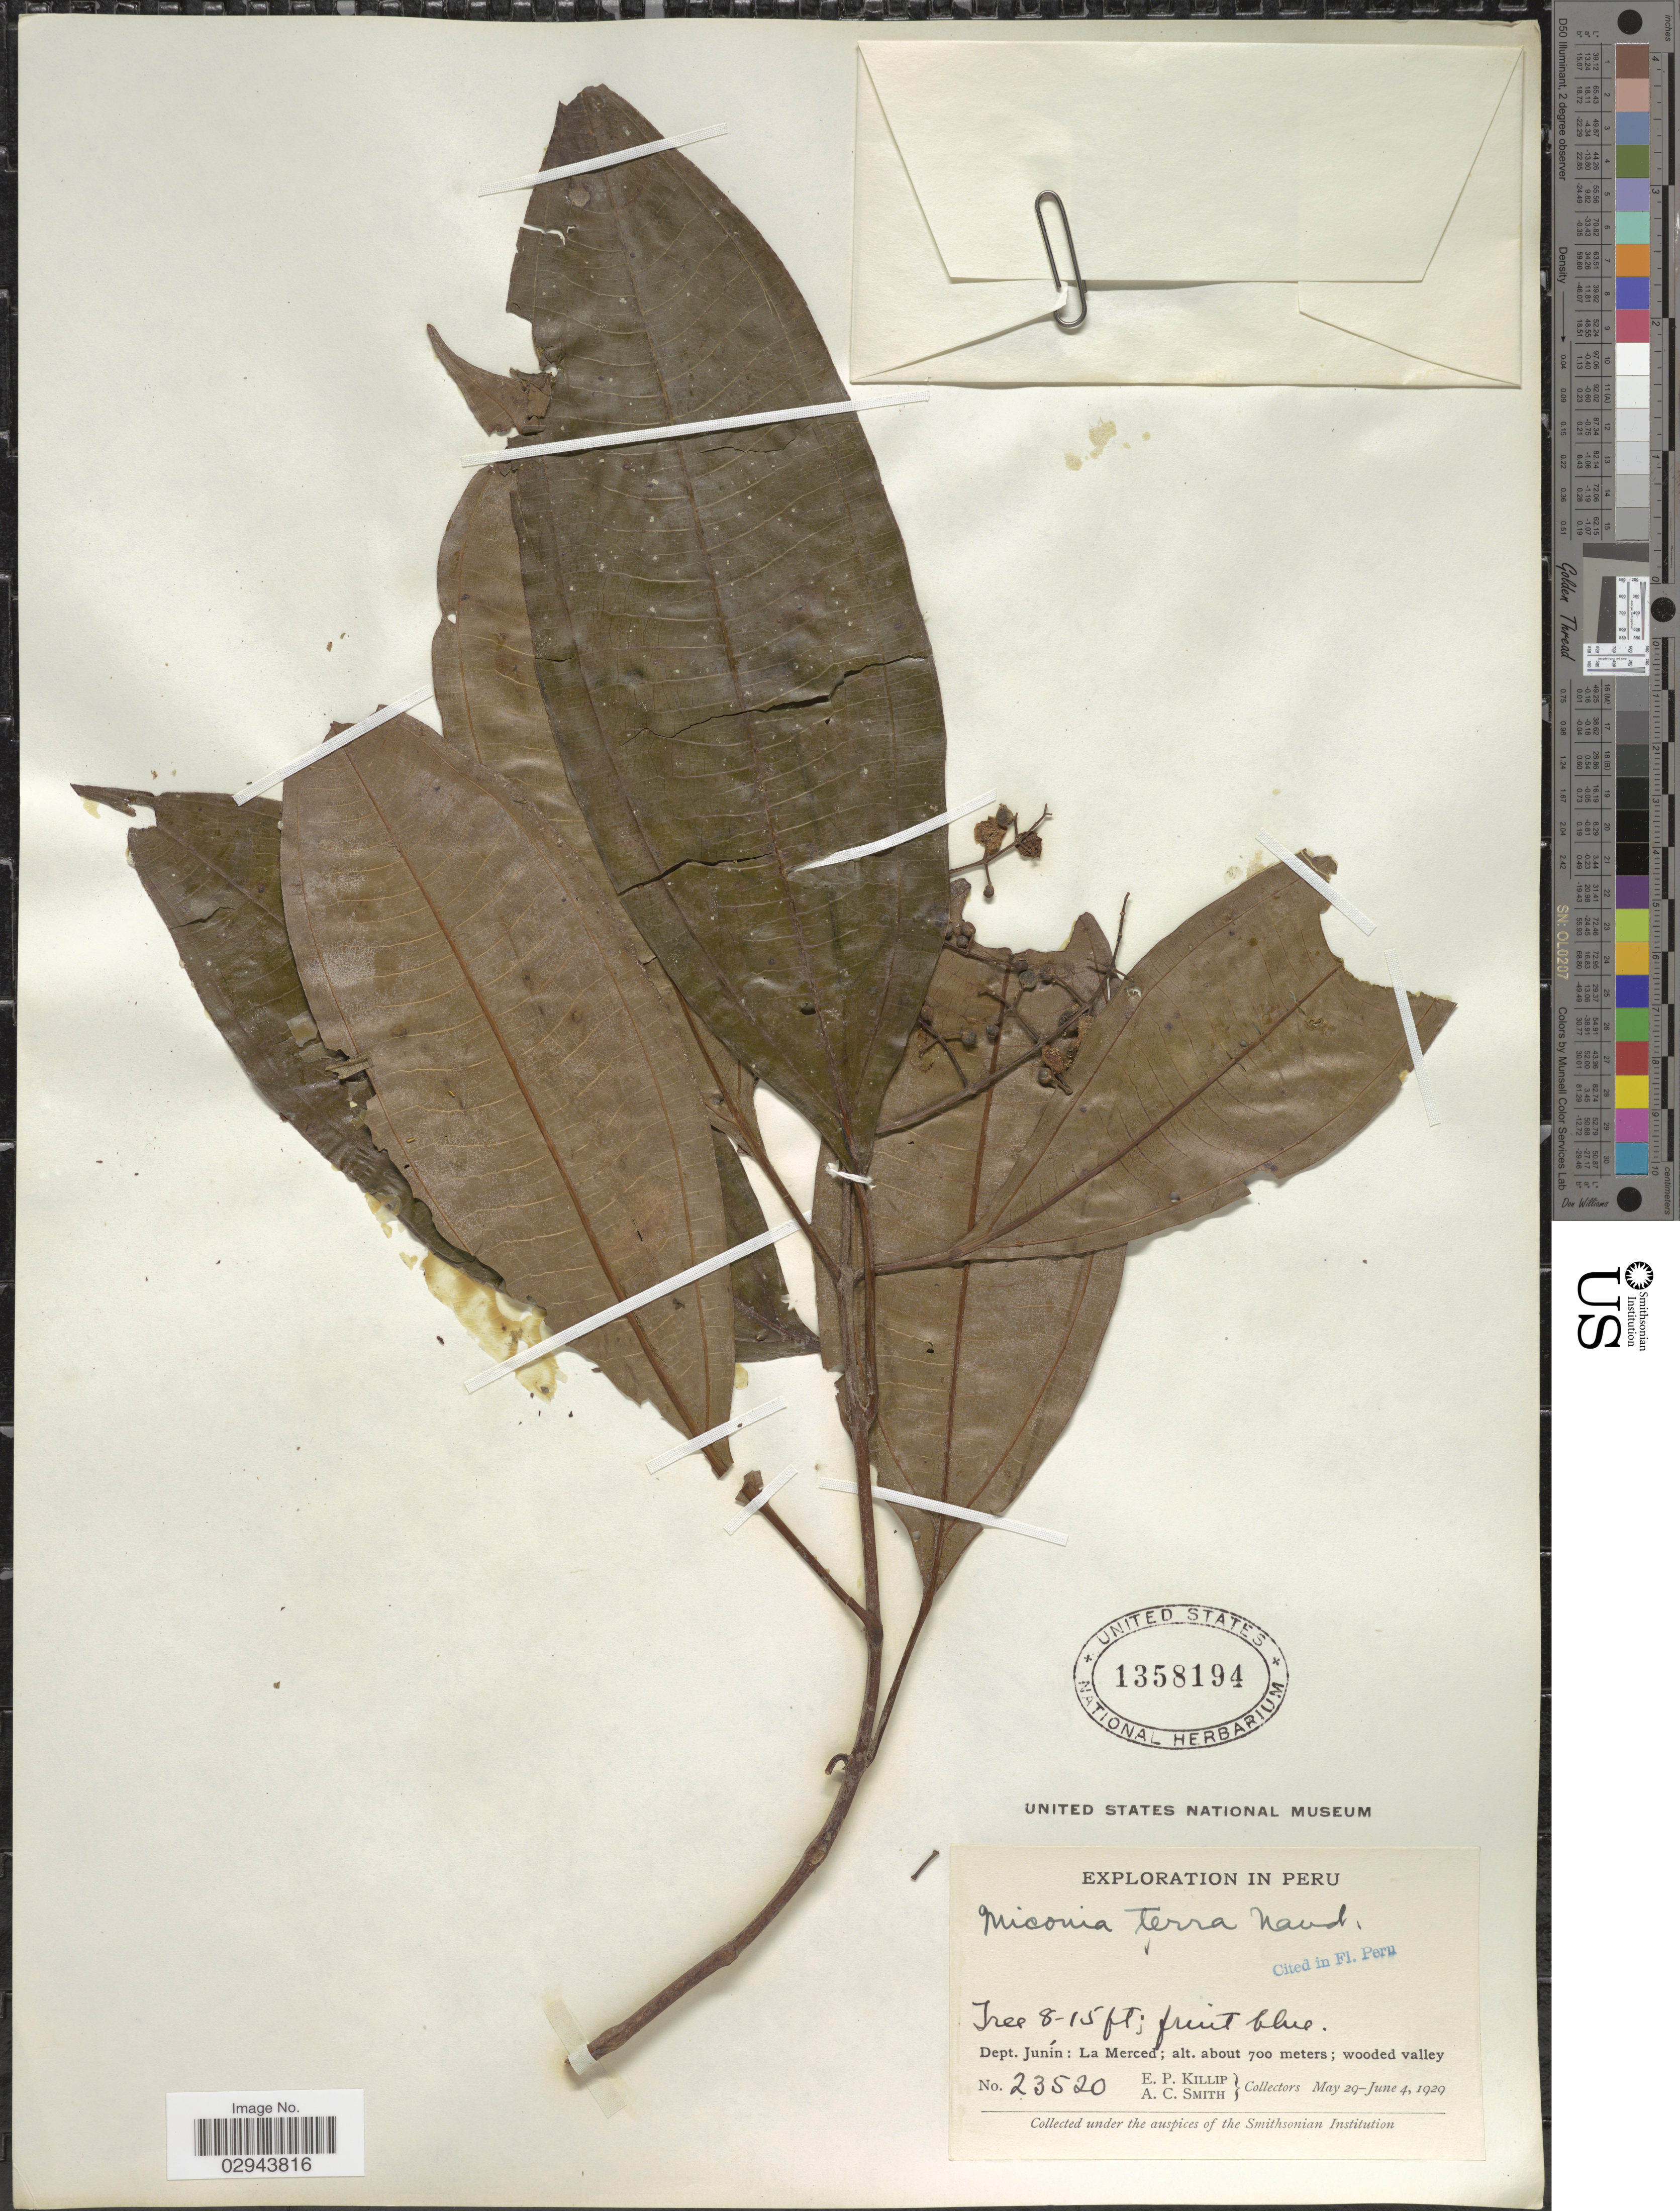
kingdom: Plantae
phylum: Tracheophyta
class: Magnoliopsida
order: Myrtales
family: Melastomataceae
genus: Miconia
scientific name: Miconia terera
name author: Naudin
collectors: E. P. Killip & A. C. Smith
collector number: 23520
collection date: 1929-05-29/1929-06-04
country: Peru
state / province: Junín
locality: Dept. Junín: La Merced.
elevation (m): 700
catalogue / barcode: US 1358194